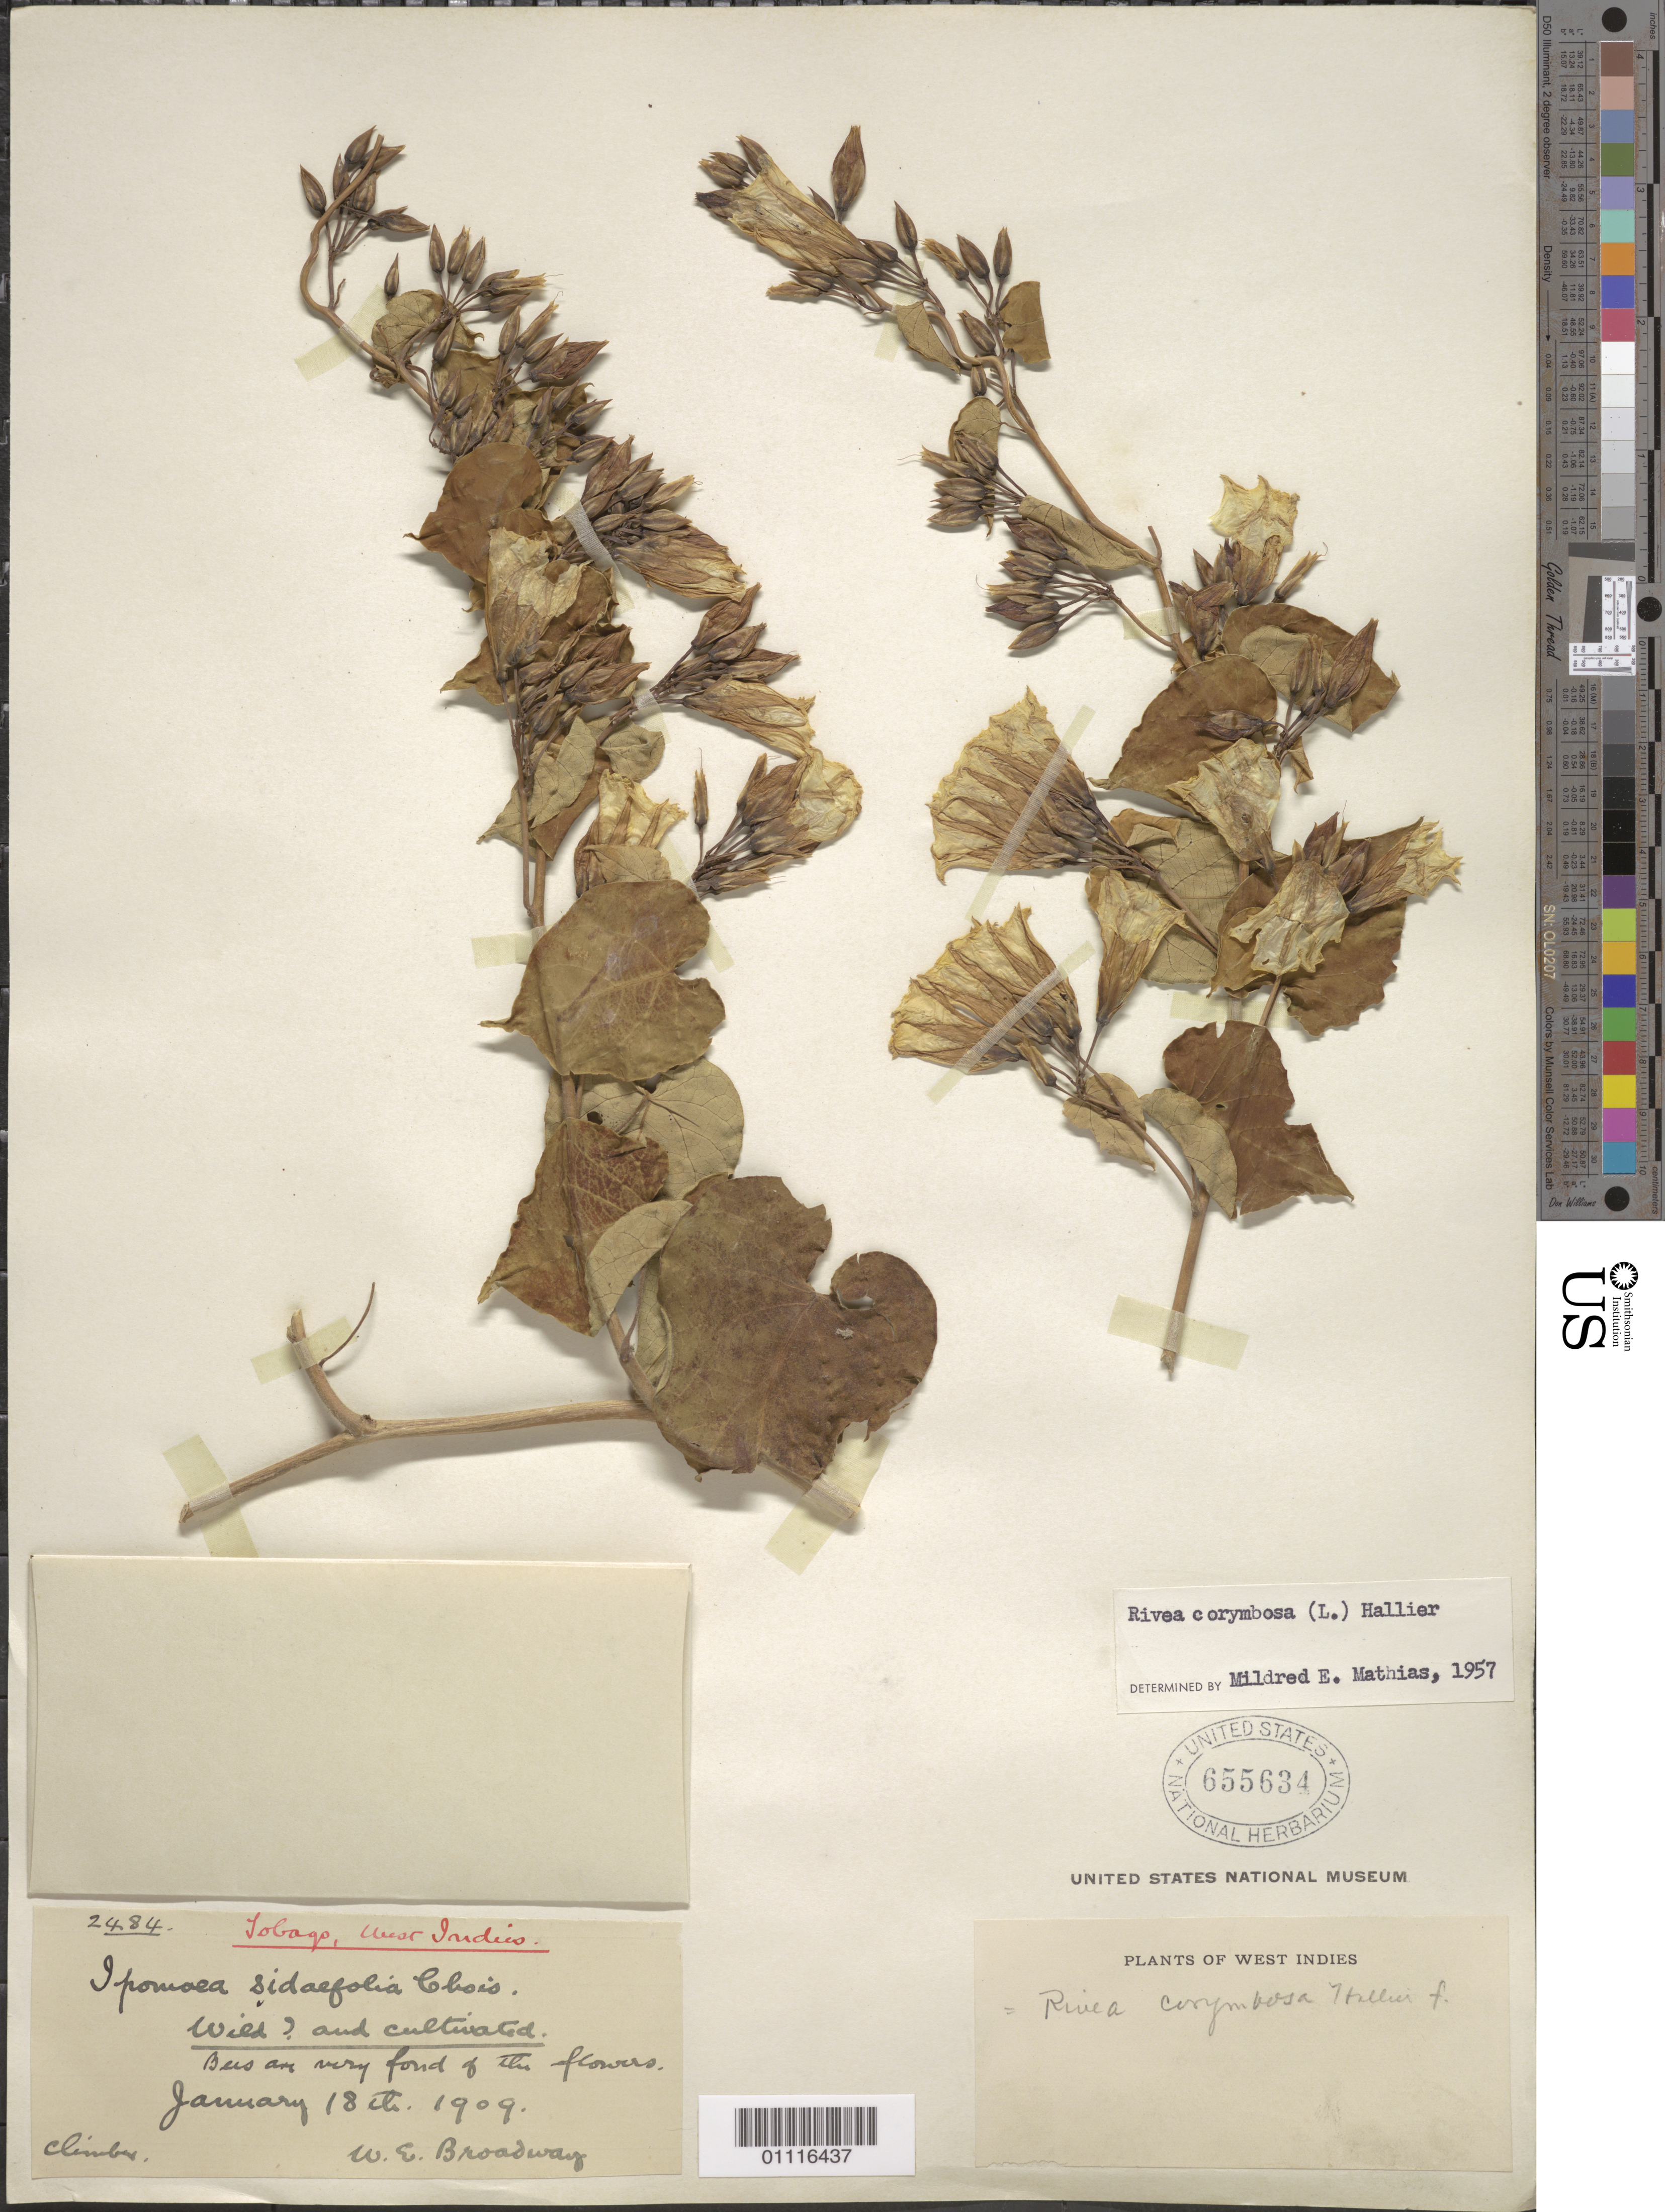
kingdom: Plantae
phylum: Tracheophyta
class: Magnoliopsida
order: Solanales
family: Convolvulaceae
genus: Turbina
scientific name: Turbina corymbosa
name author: (L.) Raf.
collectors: W. E. Broadway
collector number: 2484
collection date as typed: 18 Jan 1909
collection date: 1909-01-18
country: Trinidad and Tobago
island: Tobago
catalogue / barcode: US 655634